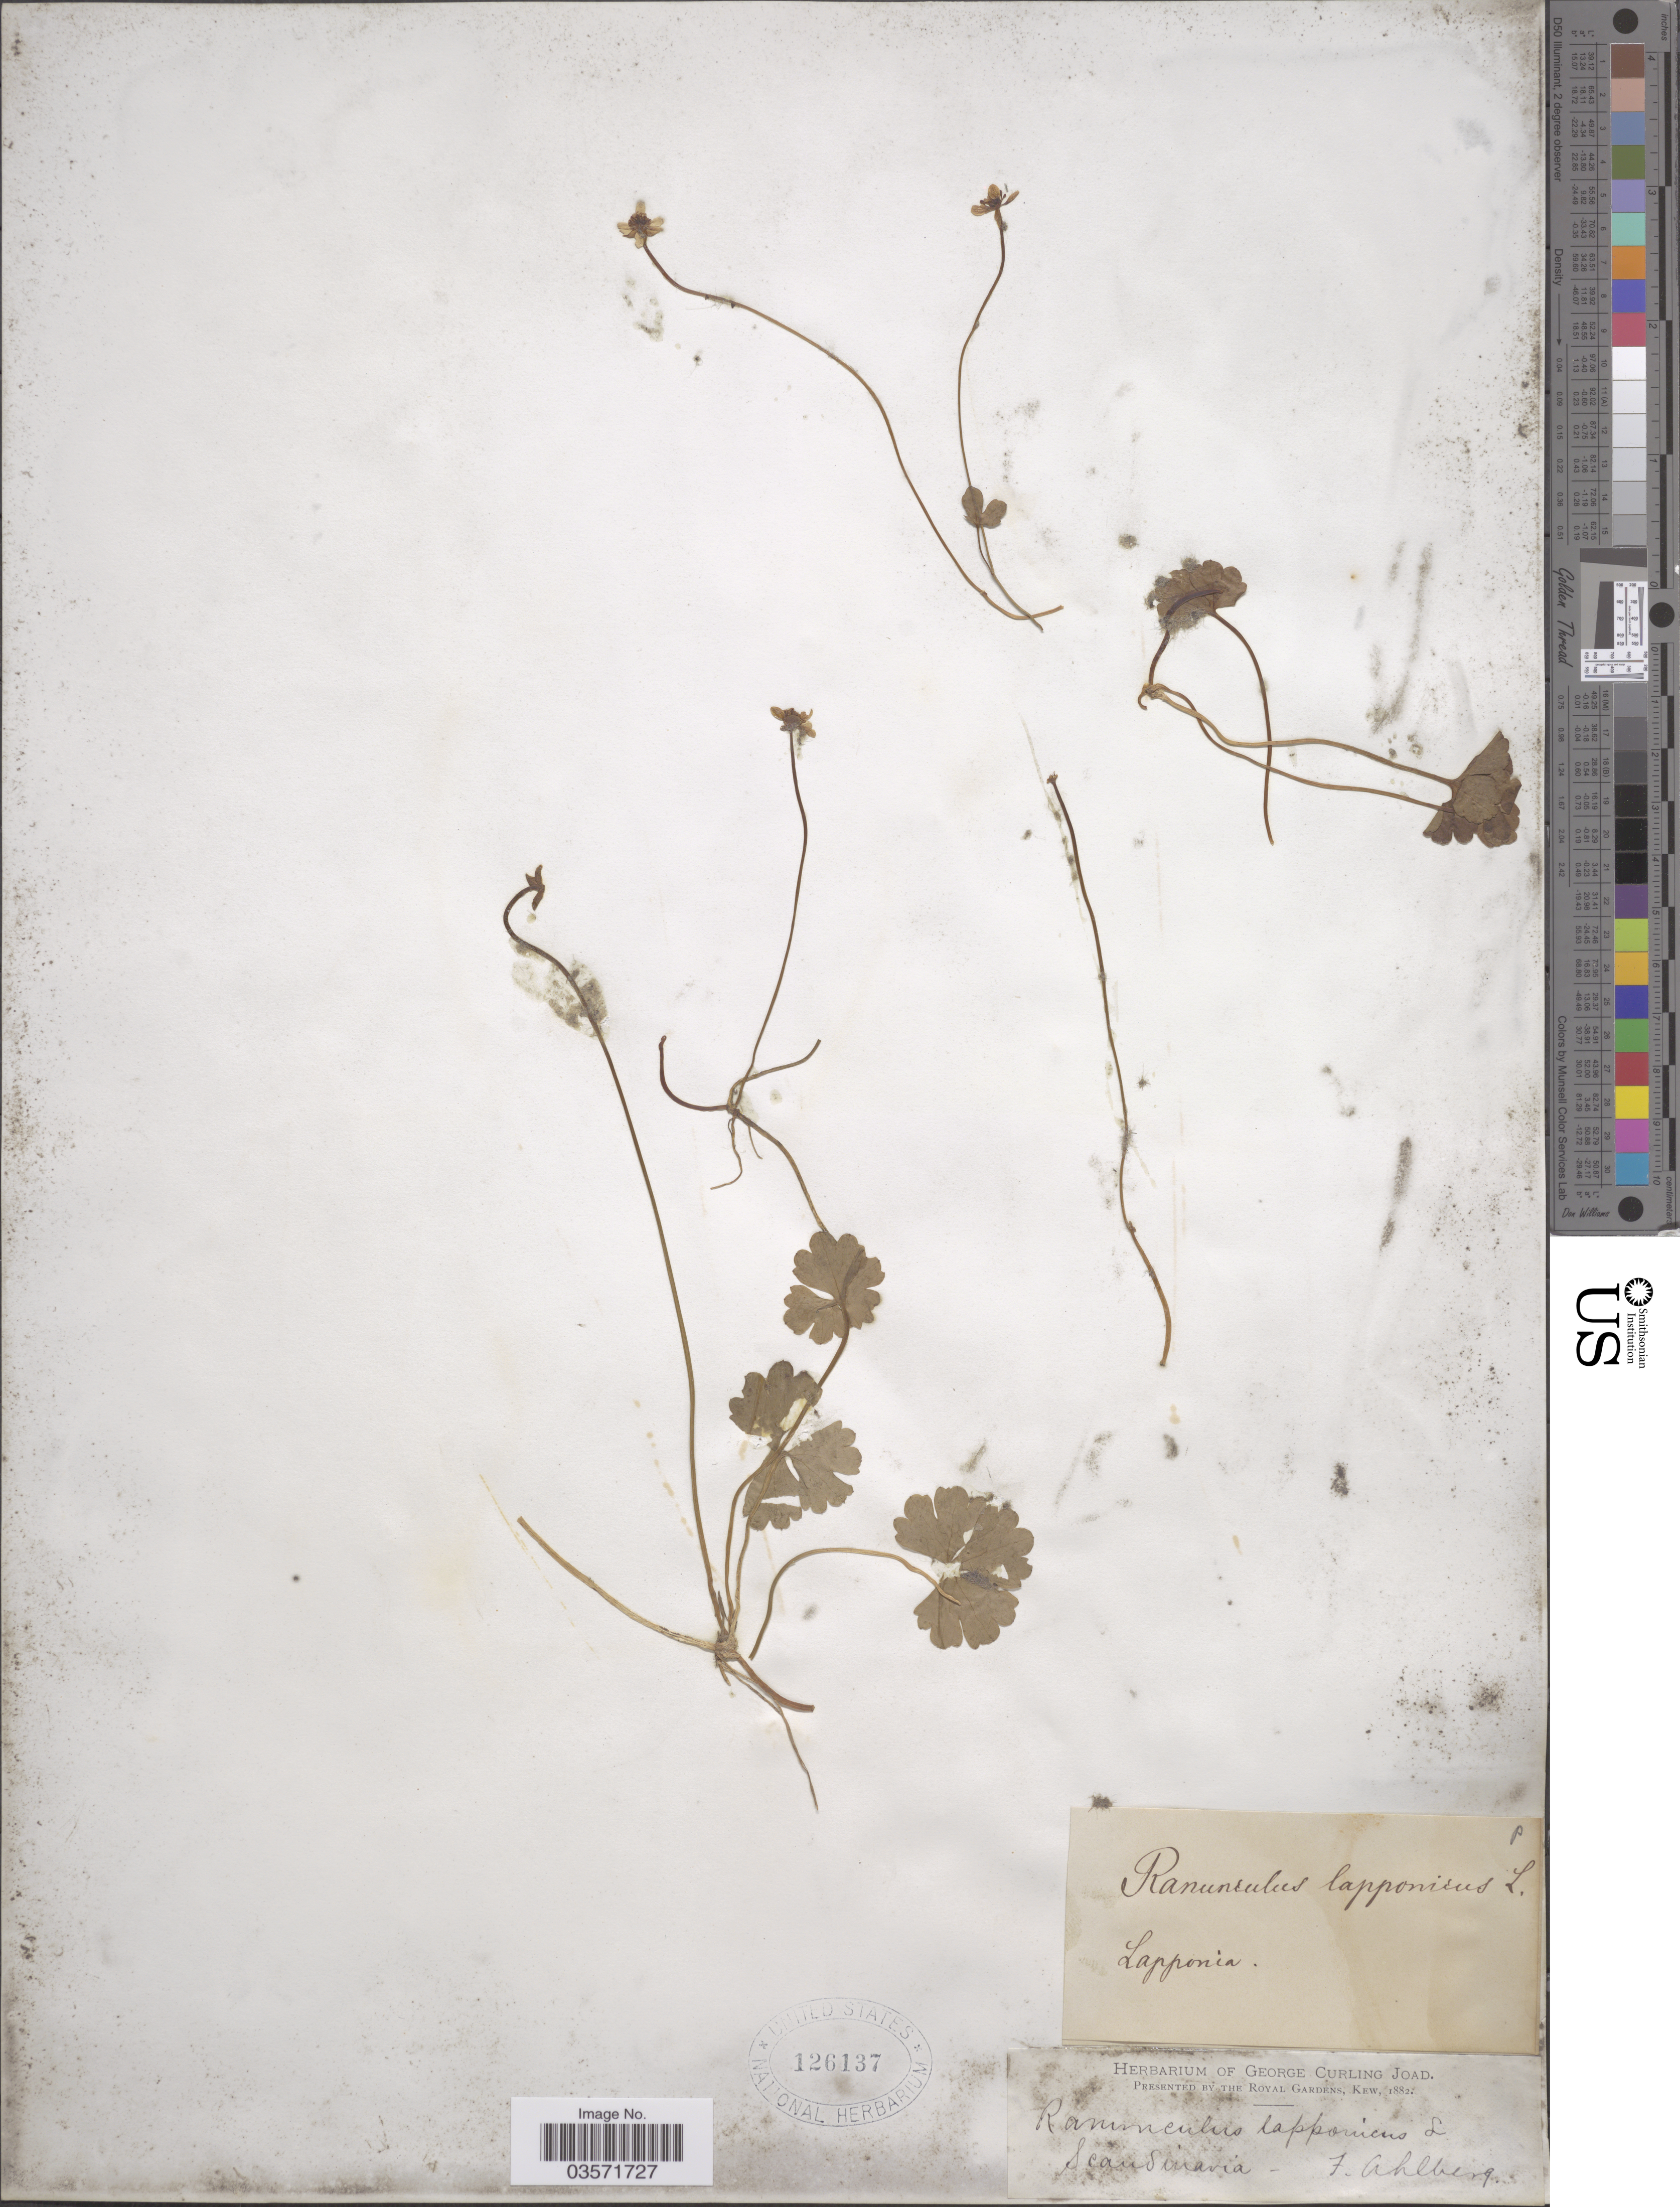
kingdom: Plantae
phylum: Tracheophyta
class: Magnoliopsida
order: Ranunculales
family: Ranunculaceae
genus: Ranunculus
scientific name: Ranunculus lapponicus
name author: L.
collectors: F. Ahlberg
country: Finland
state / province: Lappi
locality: Lapponia. Scandinavia.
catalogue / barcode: US 126137